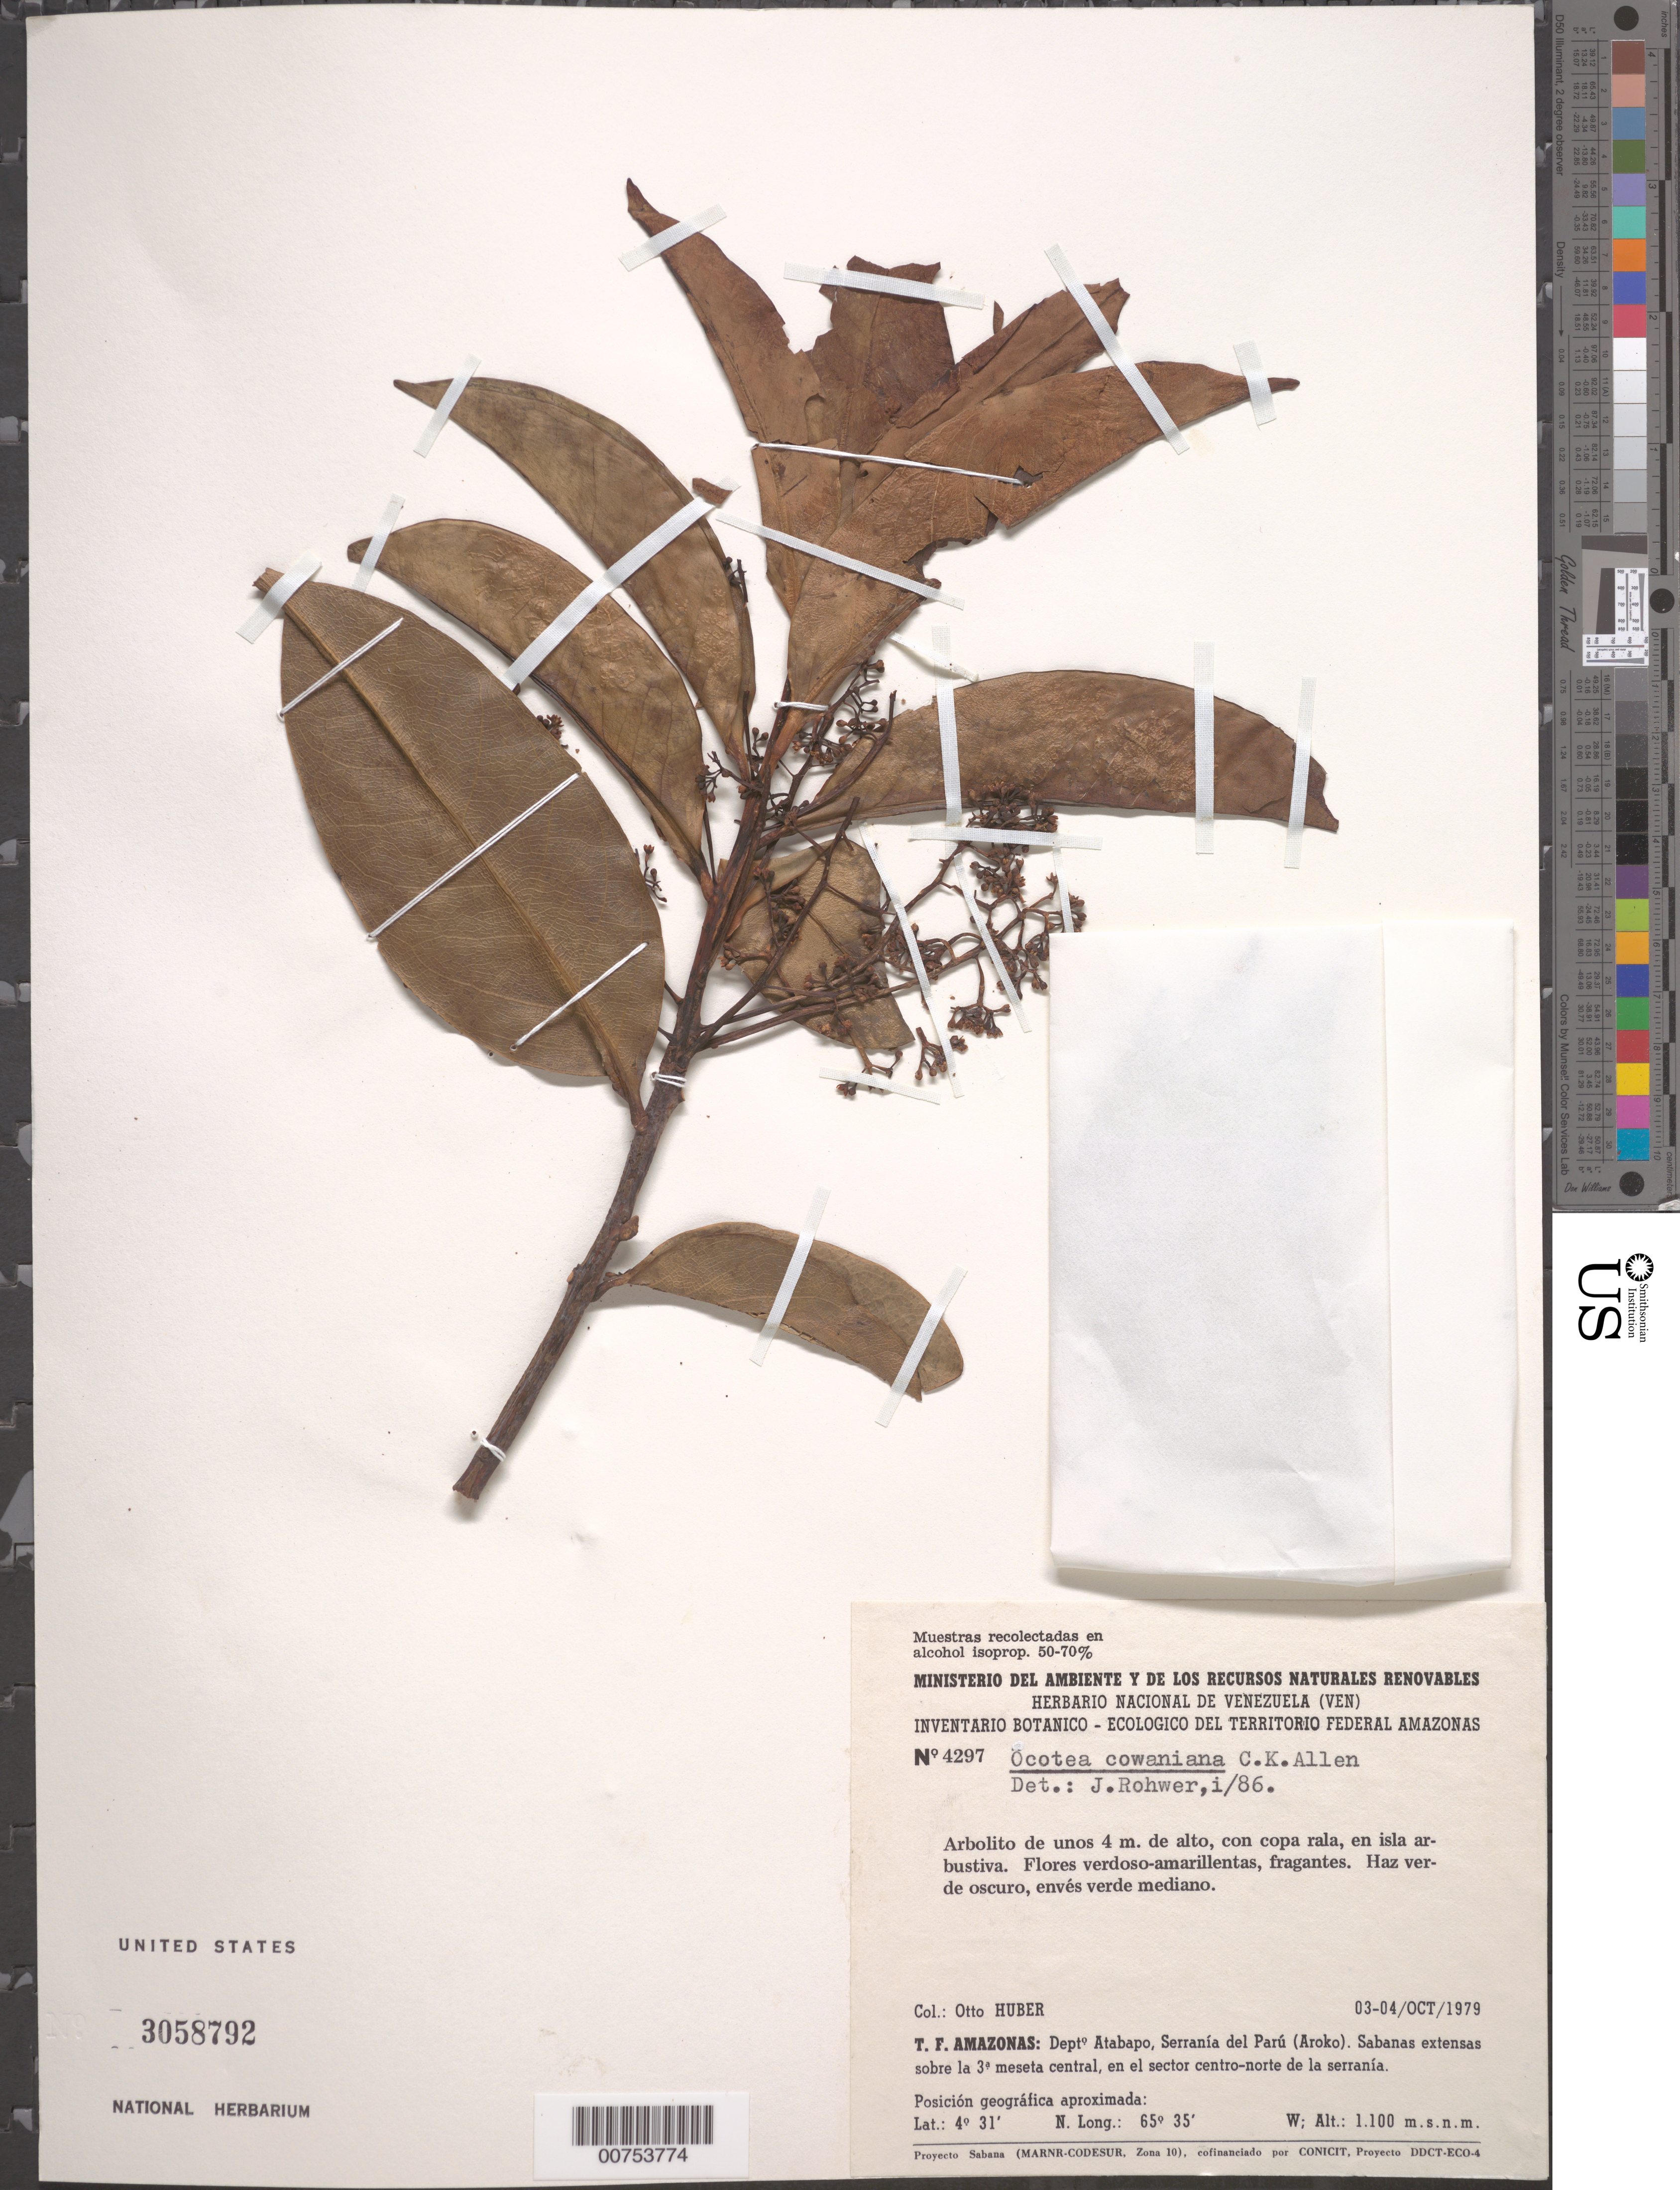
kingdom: Plantae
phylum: Tracheophyta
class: Magnoliopsida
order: Laurales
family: Lauraceae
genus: Ocotea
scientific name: Ocotea cowaniana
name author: C.K. Allen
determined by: Rohwer, J. G.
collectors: O. Huber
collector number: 4297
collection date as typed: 3-Oct-79 to 4-Oct-79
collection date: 1979-10-03/1979-10-04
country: Venezuela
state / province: Amazonas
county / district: Atabapo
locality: Serranía del Parú (Aroko), sobre la 3ª meseta central, en el sector centro-norte de la serranía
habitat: Bush island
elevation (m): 1100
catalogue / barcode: US 3058792